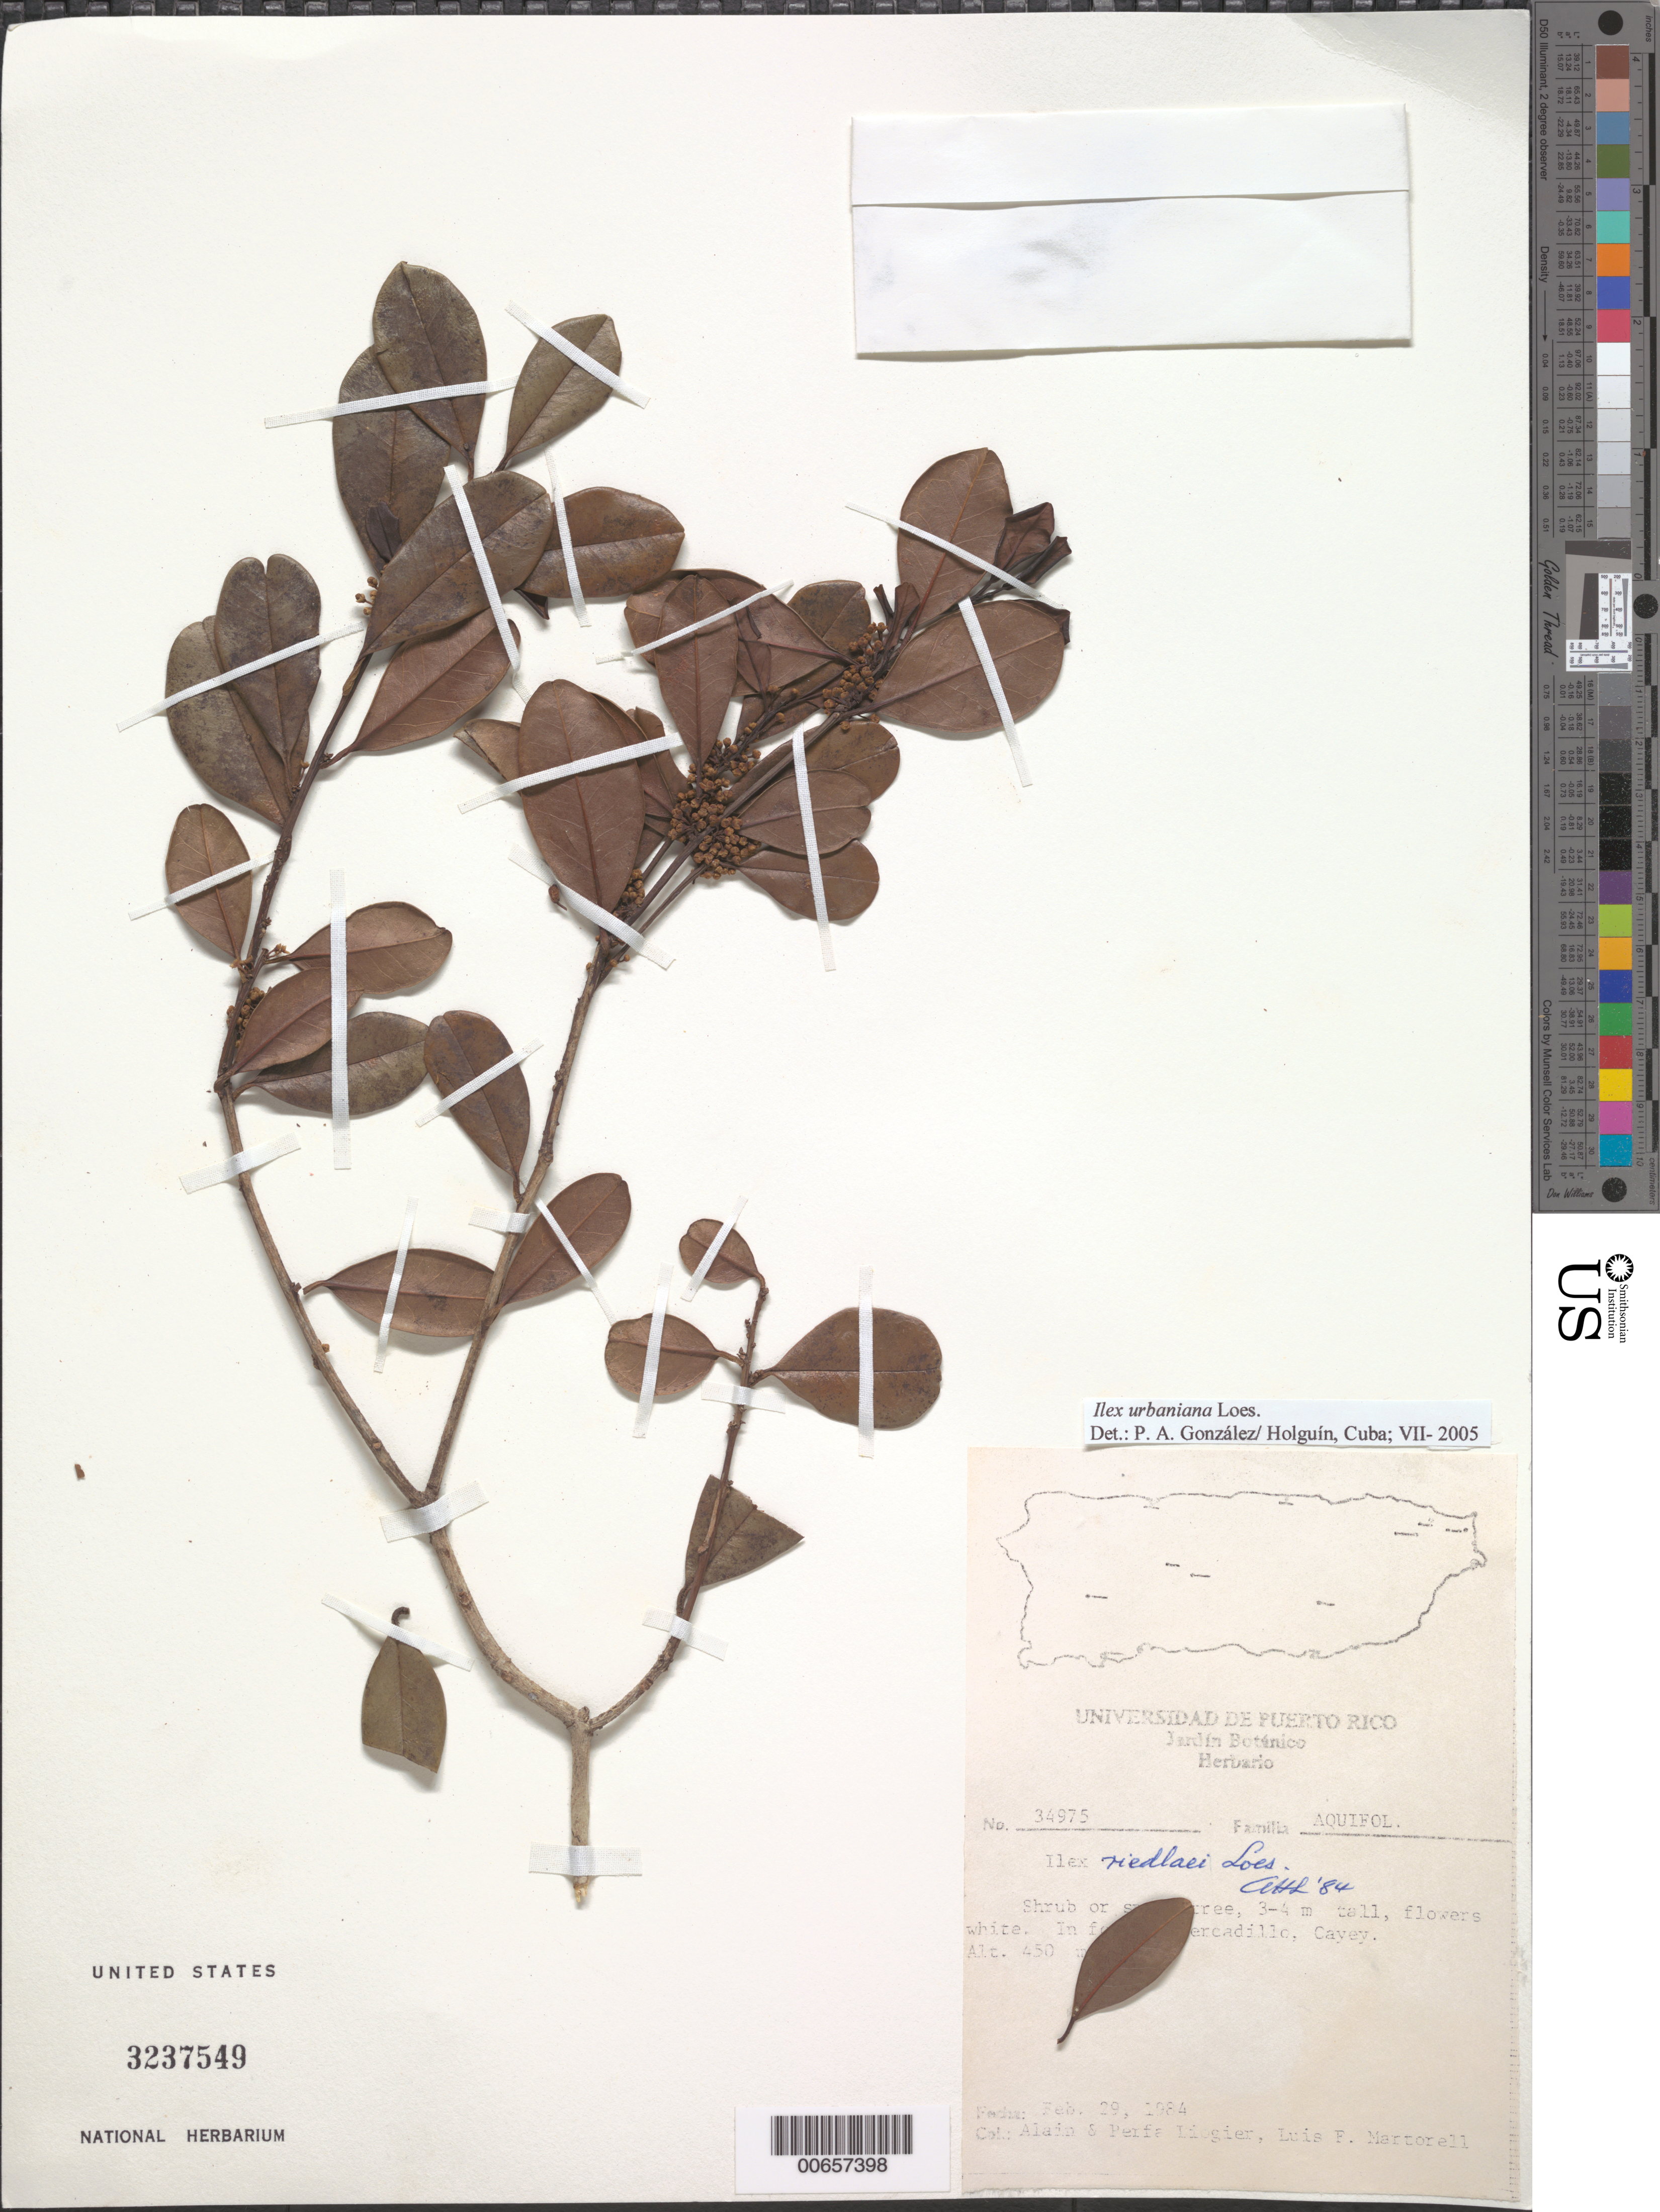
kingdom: Plantae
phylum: Tracheophyta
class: Magnoliopsida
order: Aquifoliales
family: Aquifoliaceae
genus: Ilex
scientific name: Ilex urbaniana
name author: Loes.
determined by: González, P. A.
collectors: A. H. Liogier, M. P. Liogier & L. Martorell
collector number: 34975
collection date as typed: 29 Feb 1984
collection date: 1984-02-29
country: Puerto Rico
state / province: Cayey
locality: Cercadillo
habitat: Forest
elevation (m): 450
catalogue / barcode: US 3237549